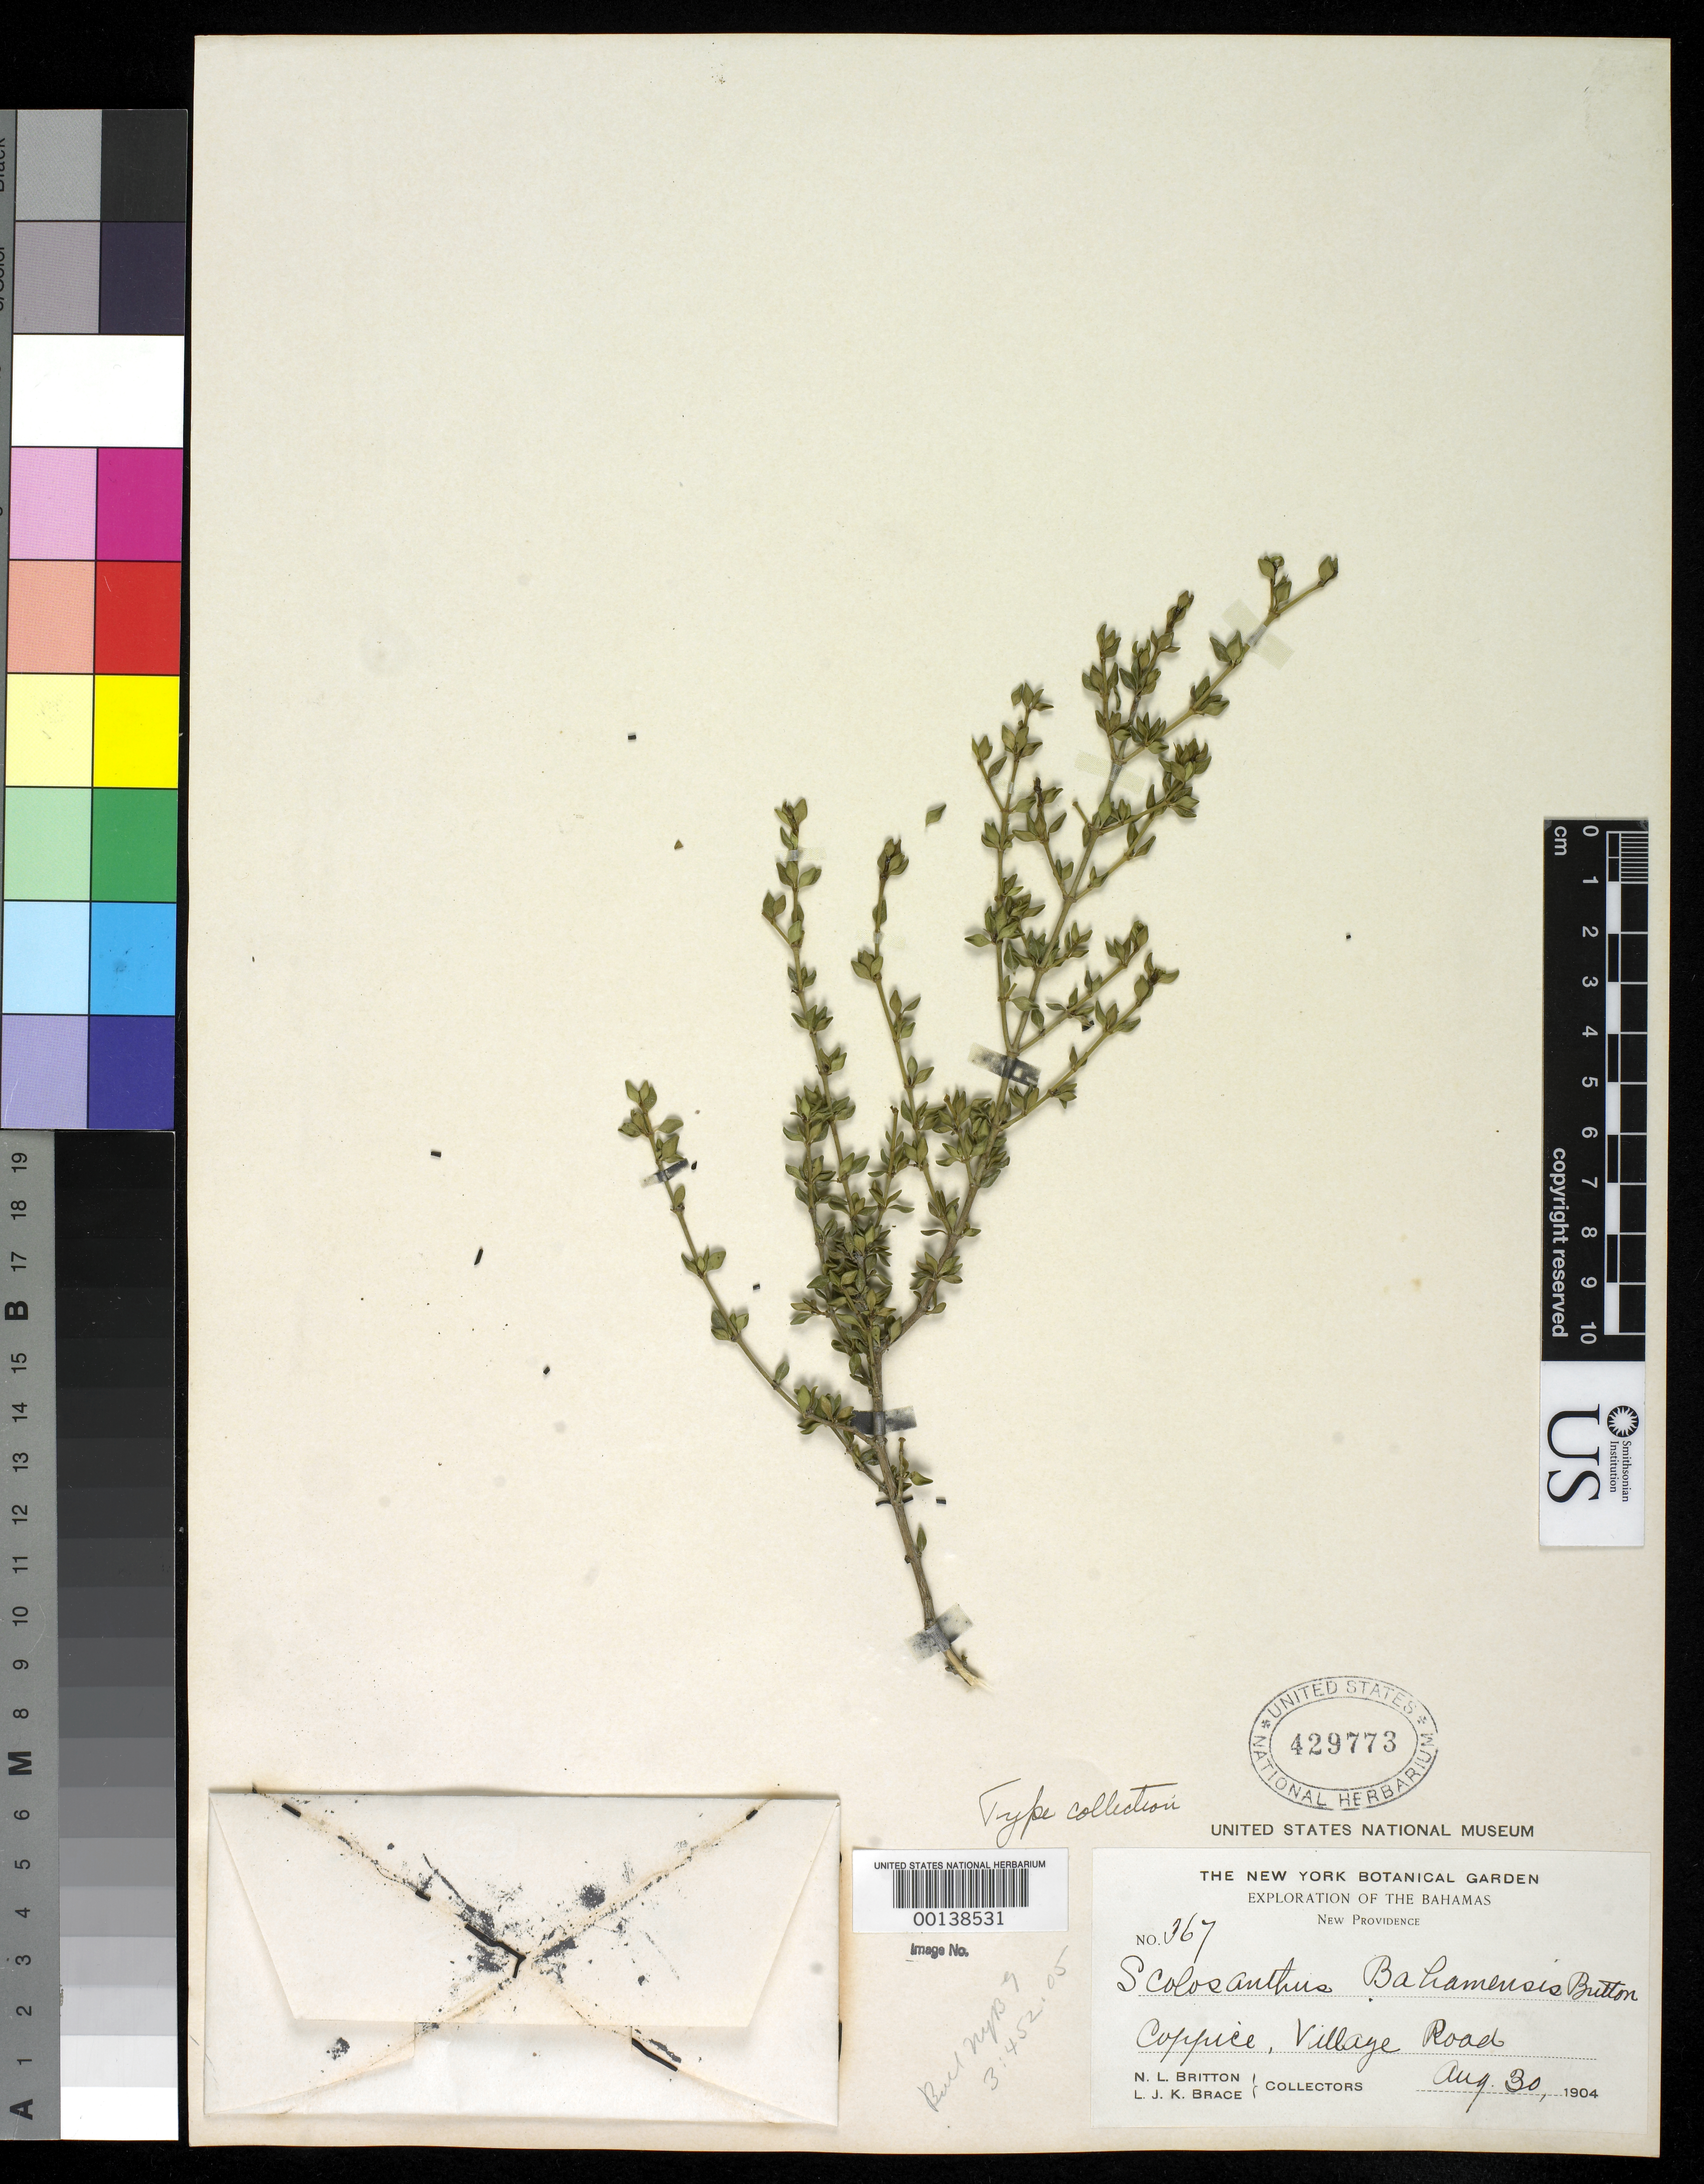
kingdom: Plantae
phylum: Tracheophyta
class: Magnoliopsida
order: Gentianales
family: Rubiaceae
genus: Scolosanthus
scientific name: Scolosanthus bahamensis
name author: Britton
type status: Isotype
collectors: N. Britton & L. J. K. Brace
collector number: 367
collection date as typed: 30 Aug 1904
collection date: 1904-08-30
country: Bahamas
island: New Providence Island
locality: In the coppices on New Providence, along village road.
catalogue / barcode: US 429773